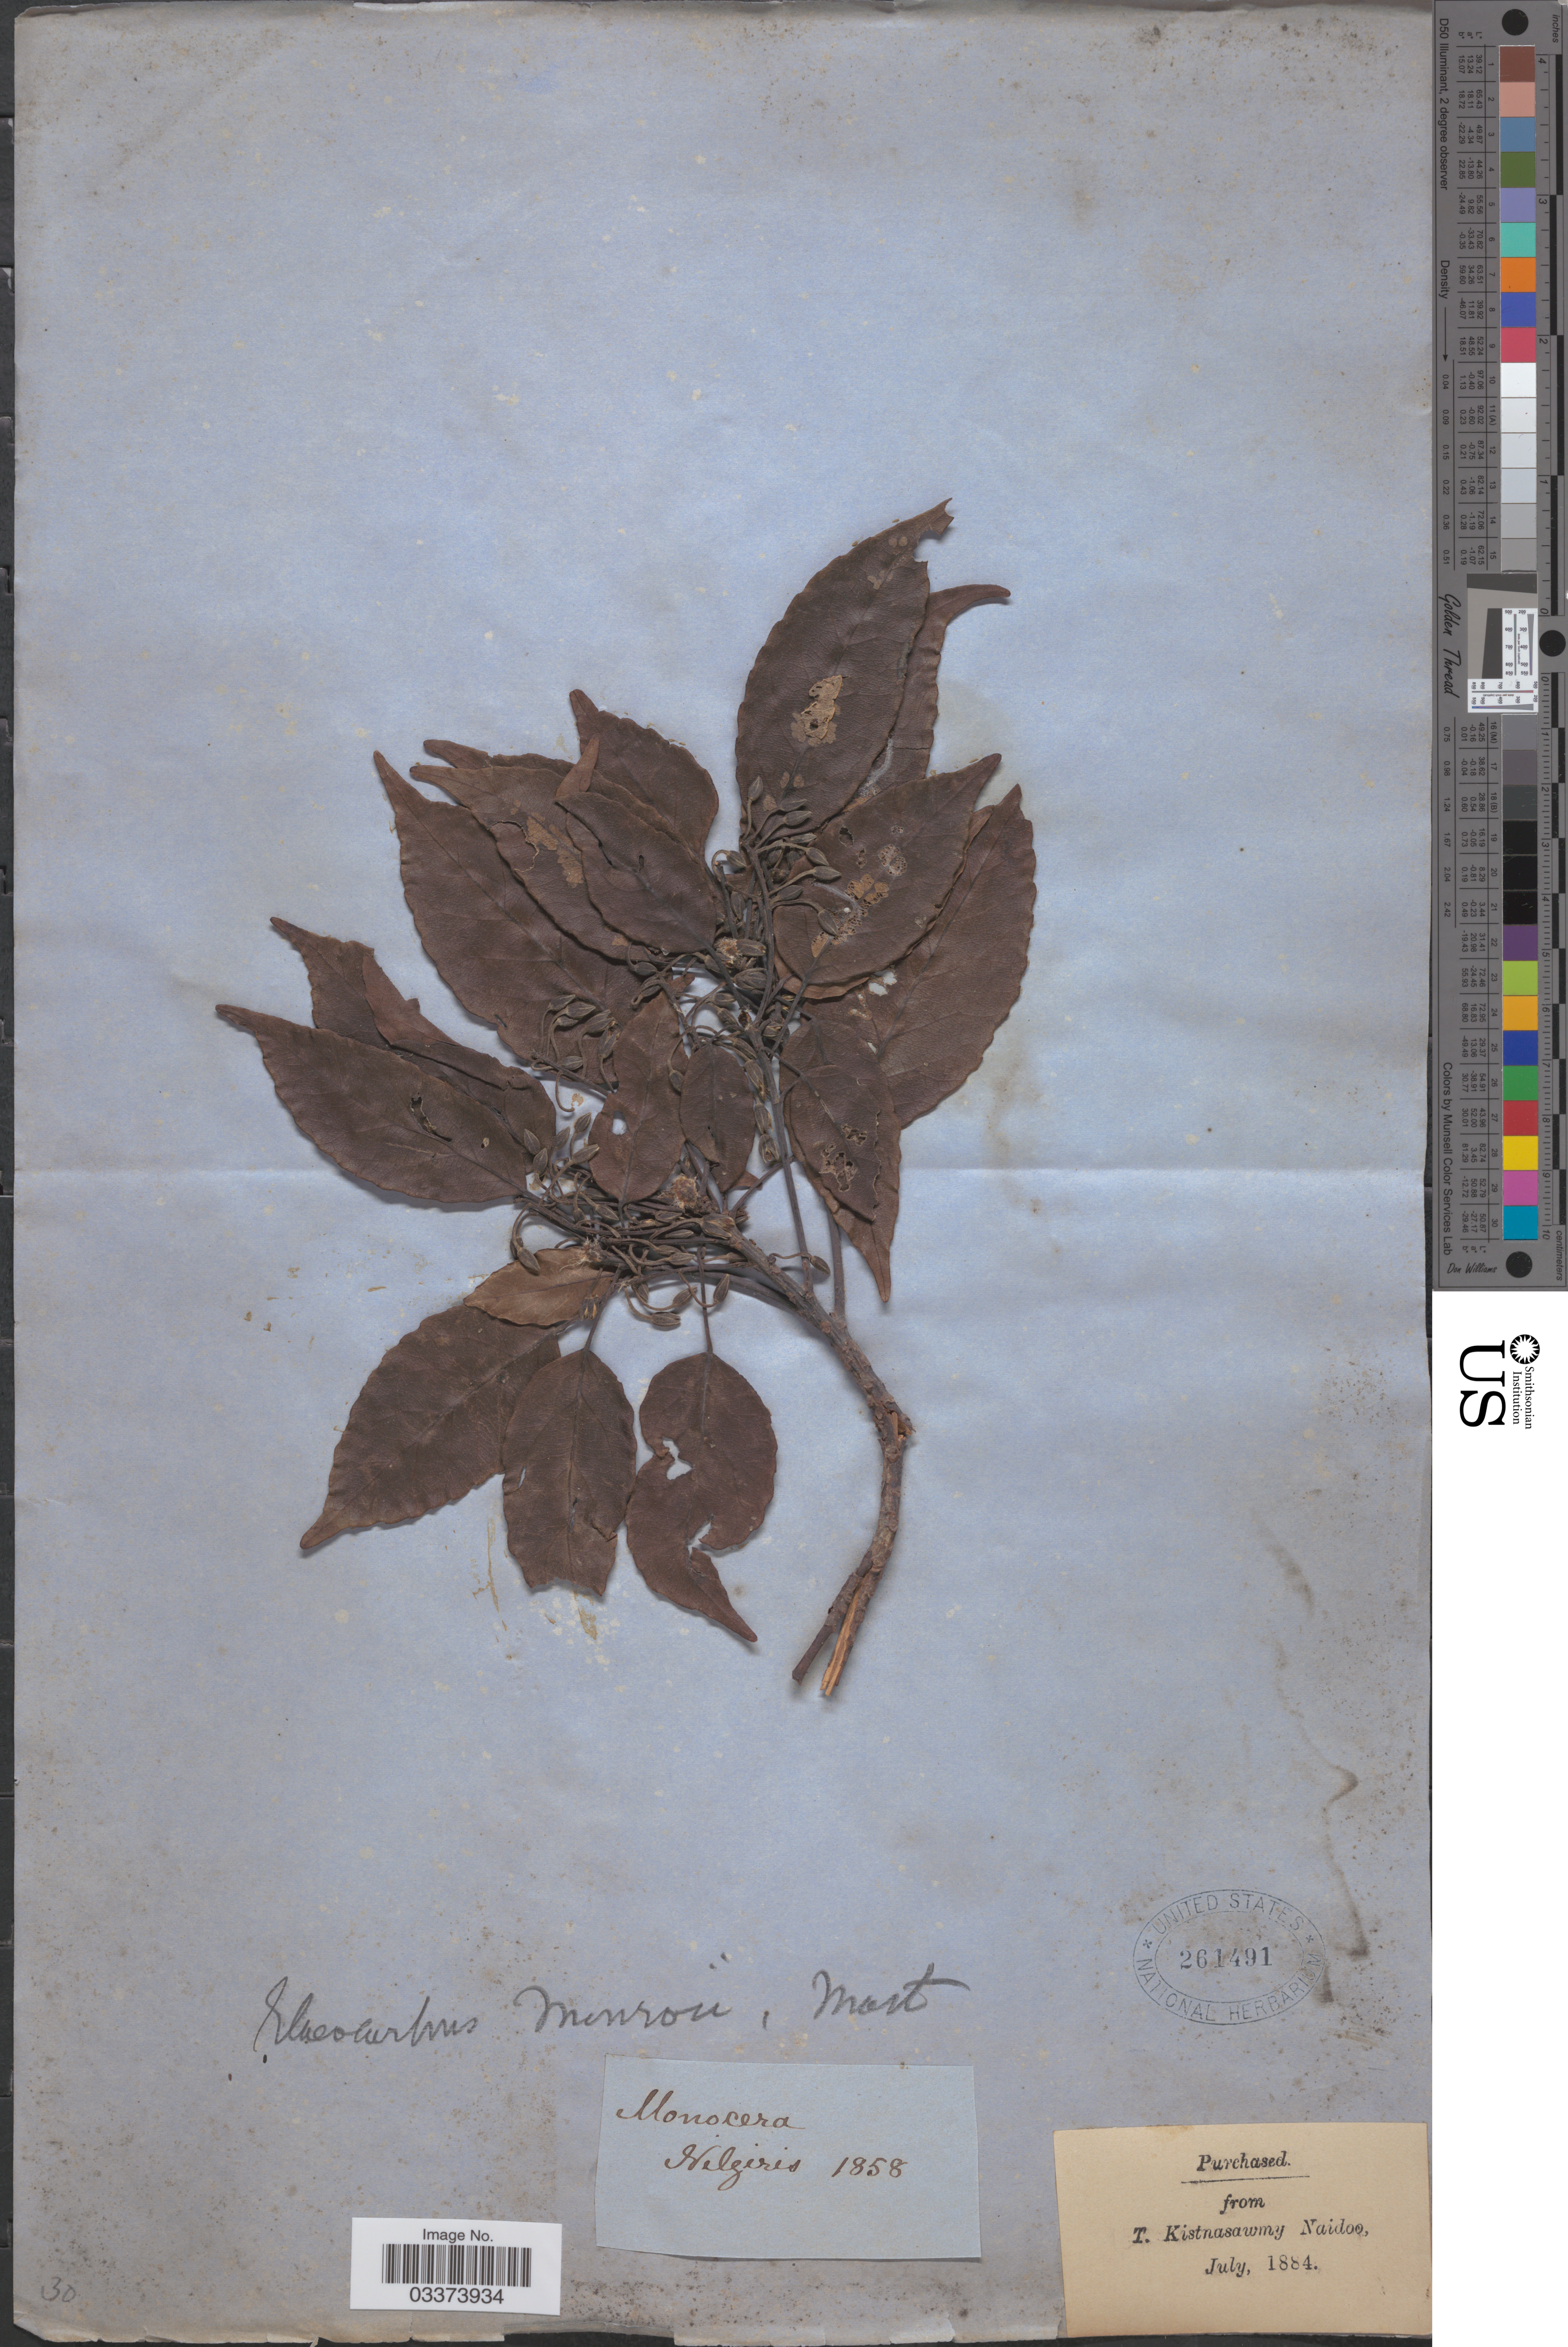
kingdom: Plantae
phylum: Tracheophyta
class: Magnoliopsida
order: Oxalidales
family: Elaeocarpaceae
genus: Elaeocarpus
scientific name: Elaeocarpus munroii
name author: Mast.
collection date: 1858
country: India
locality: Nilgiris.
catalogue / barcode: US 261491